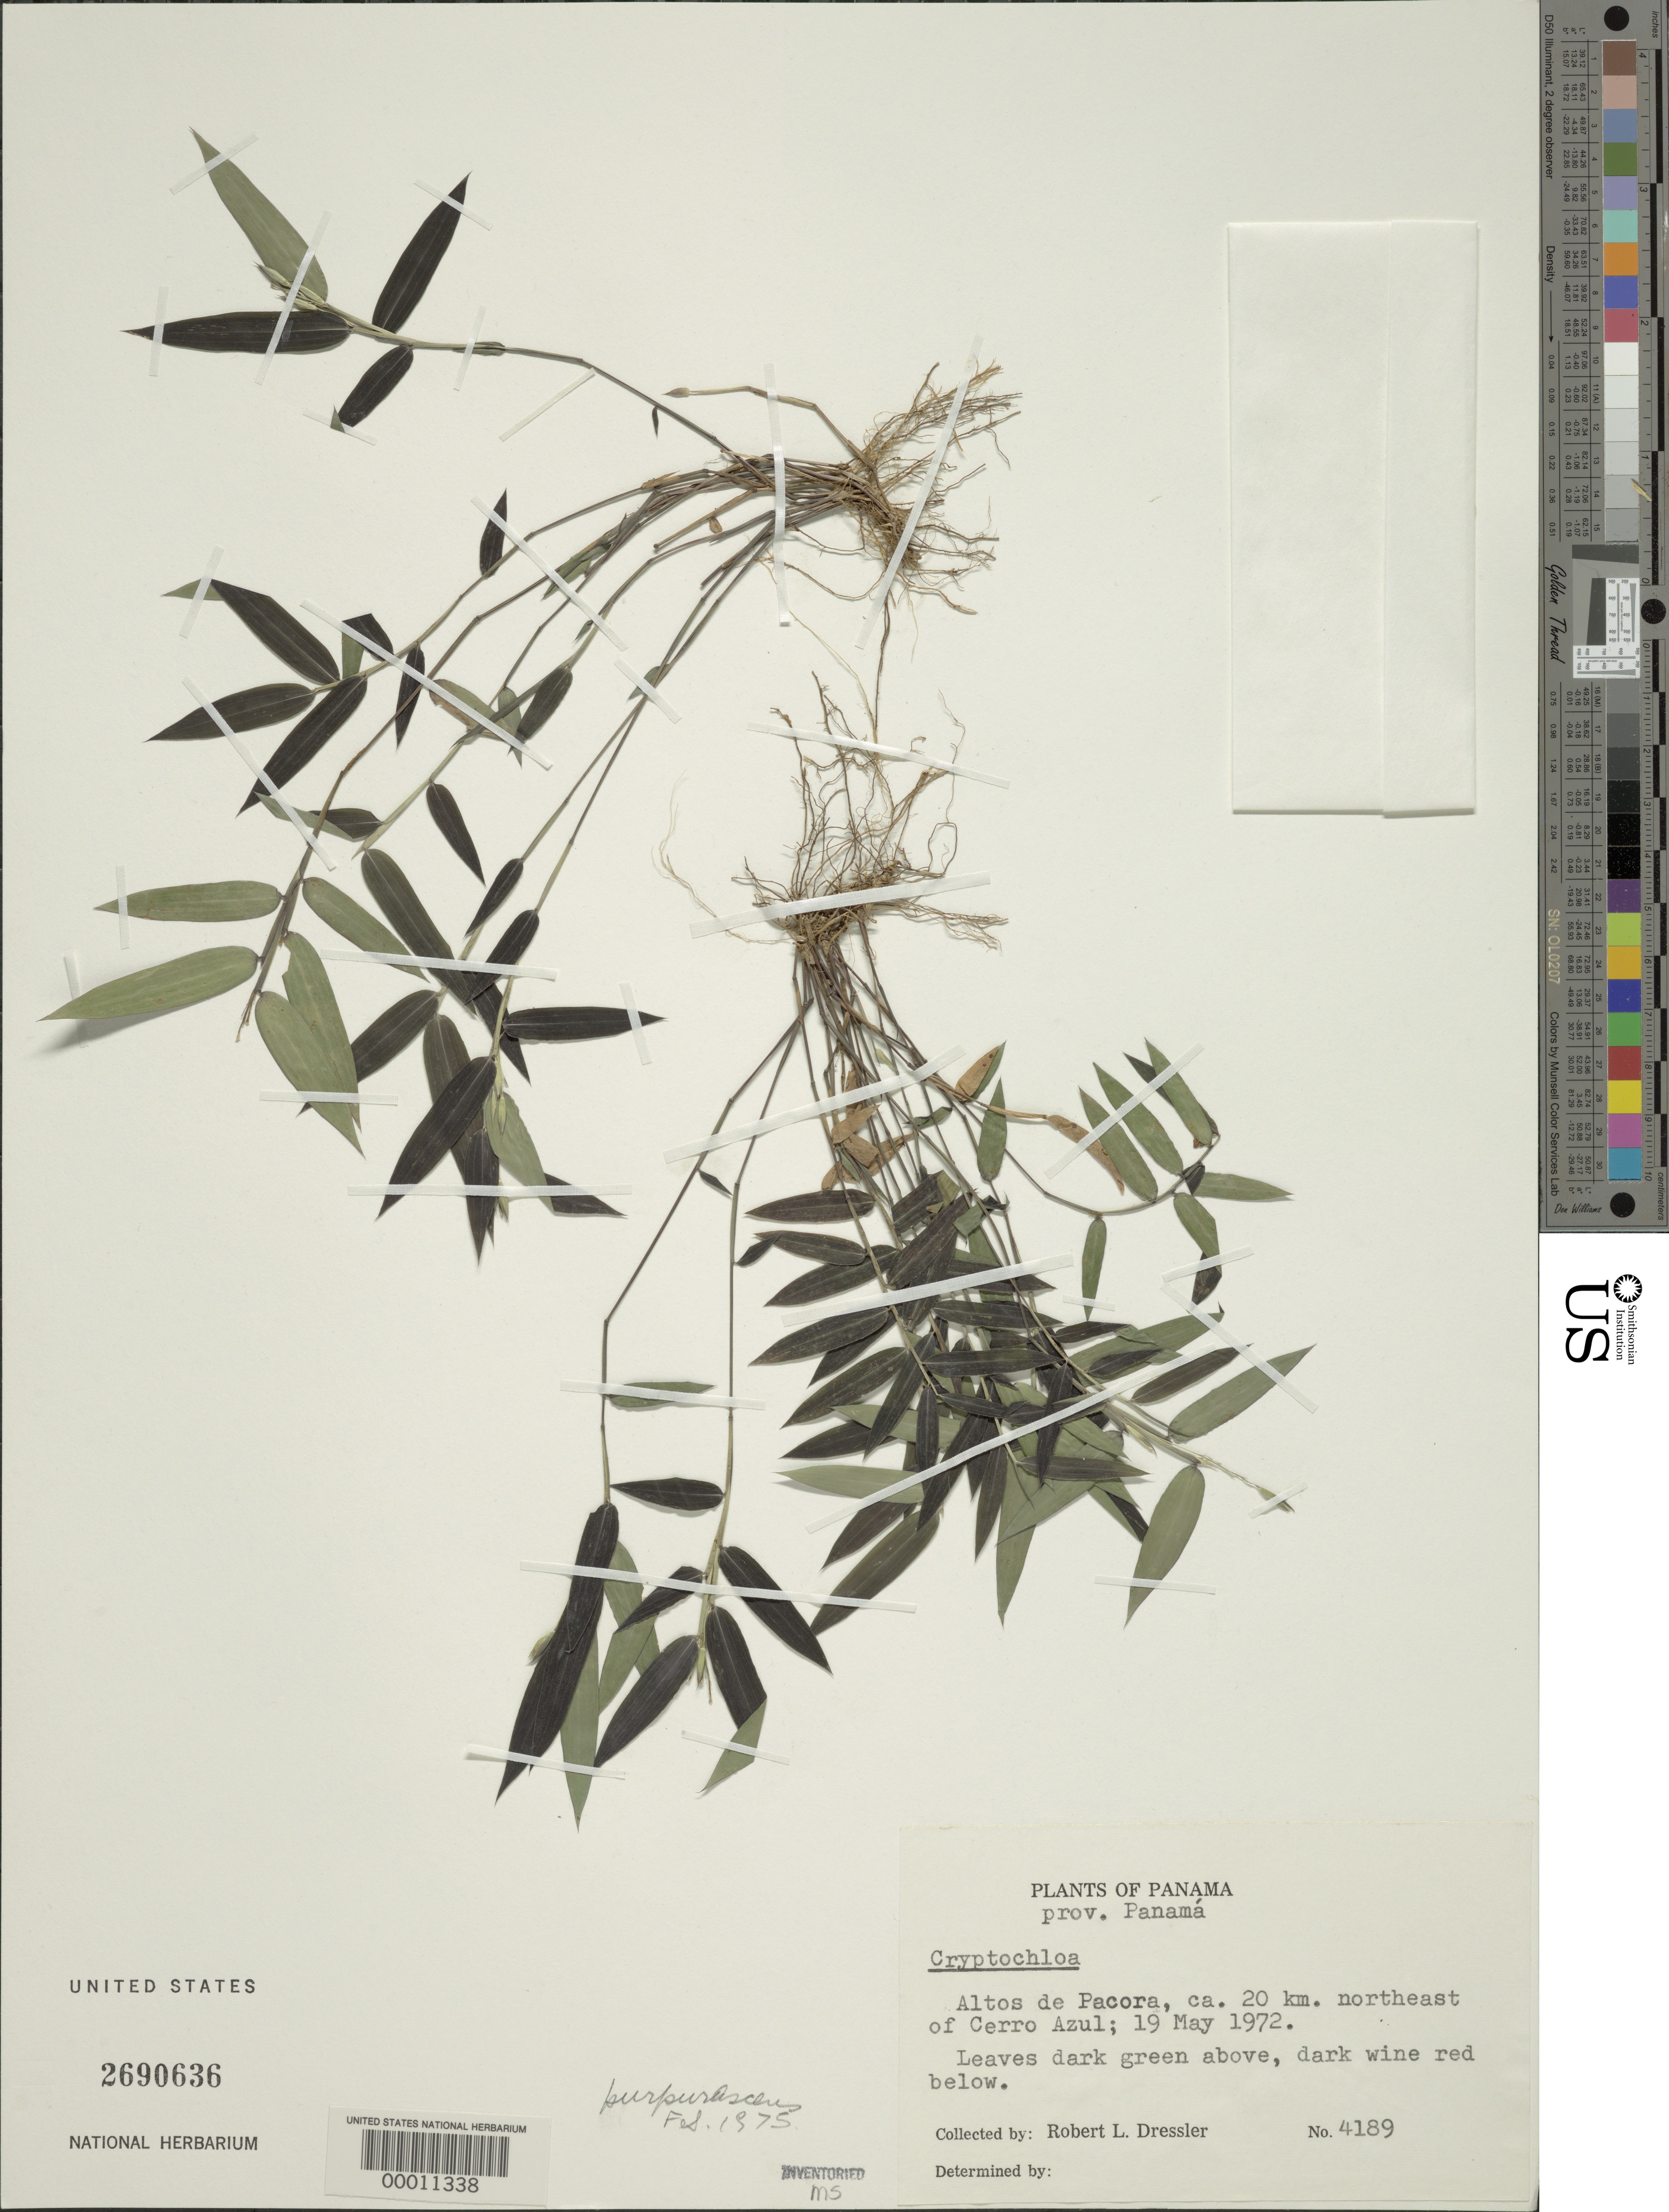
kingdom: Plantae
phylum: Tracheophyta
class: Liliopsida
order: Poales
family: Poaceae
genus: Cryptochloa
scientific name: Cryptochloa variana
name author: Swallen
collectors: R. Dressler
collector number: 4189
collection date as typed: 19 May 1972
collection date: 1972-05-19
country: Panama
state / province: Panamá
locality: Altos de Pacora, Cerro Azul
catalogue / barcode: US 2690636